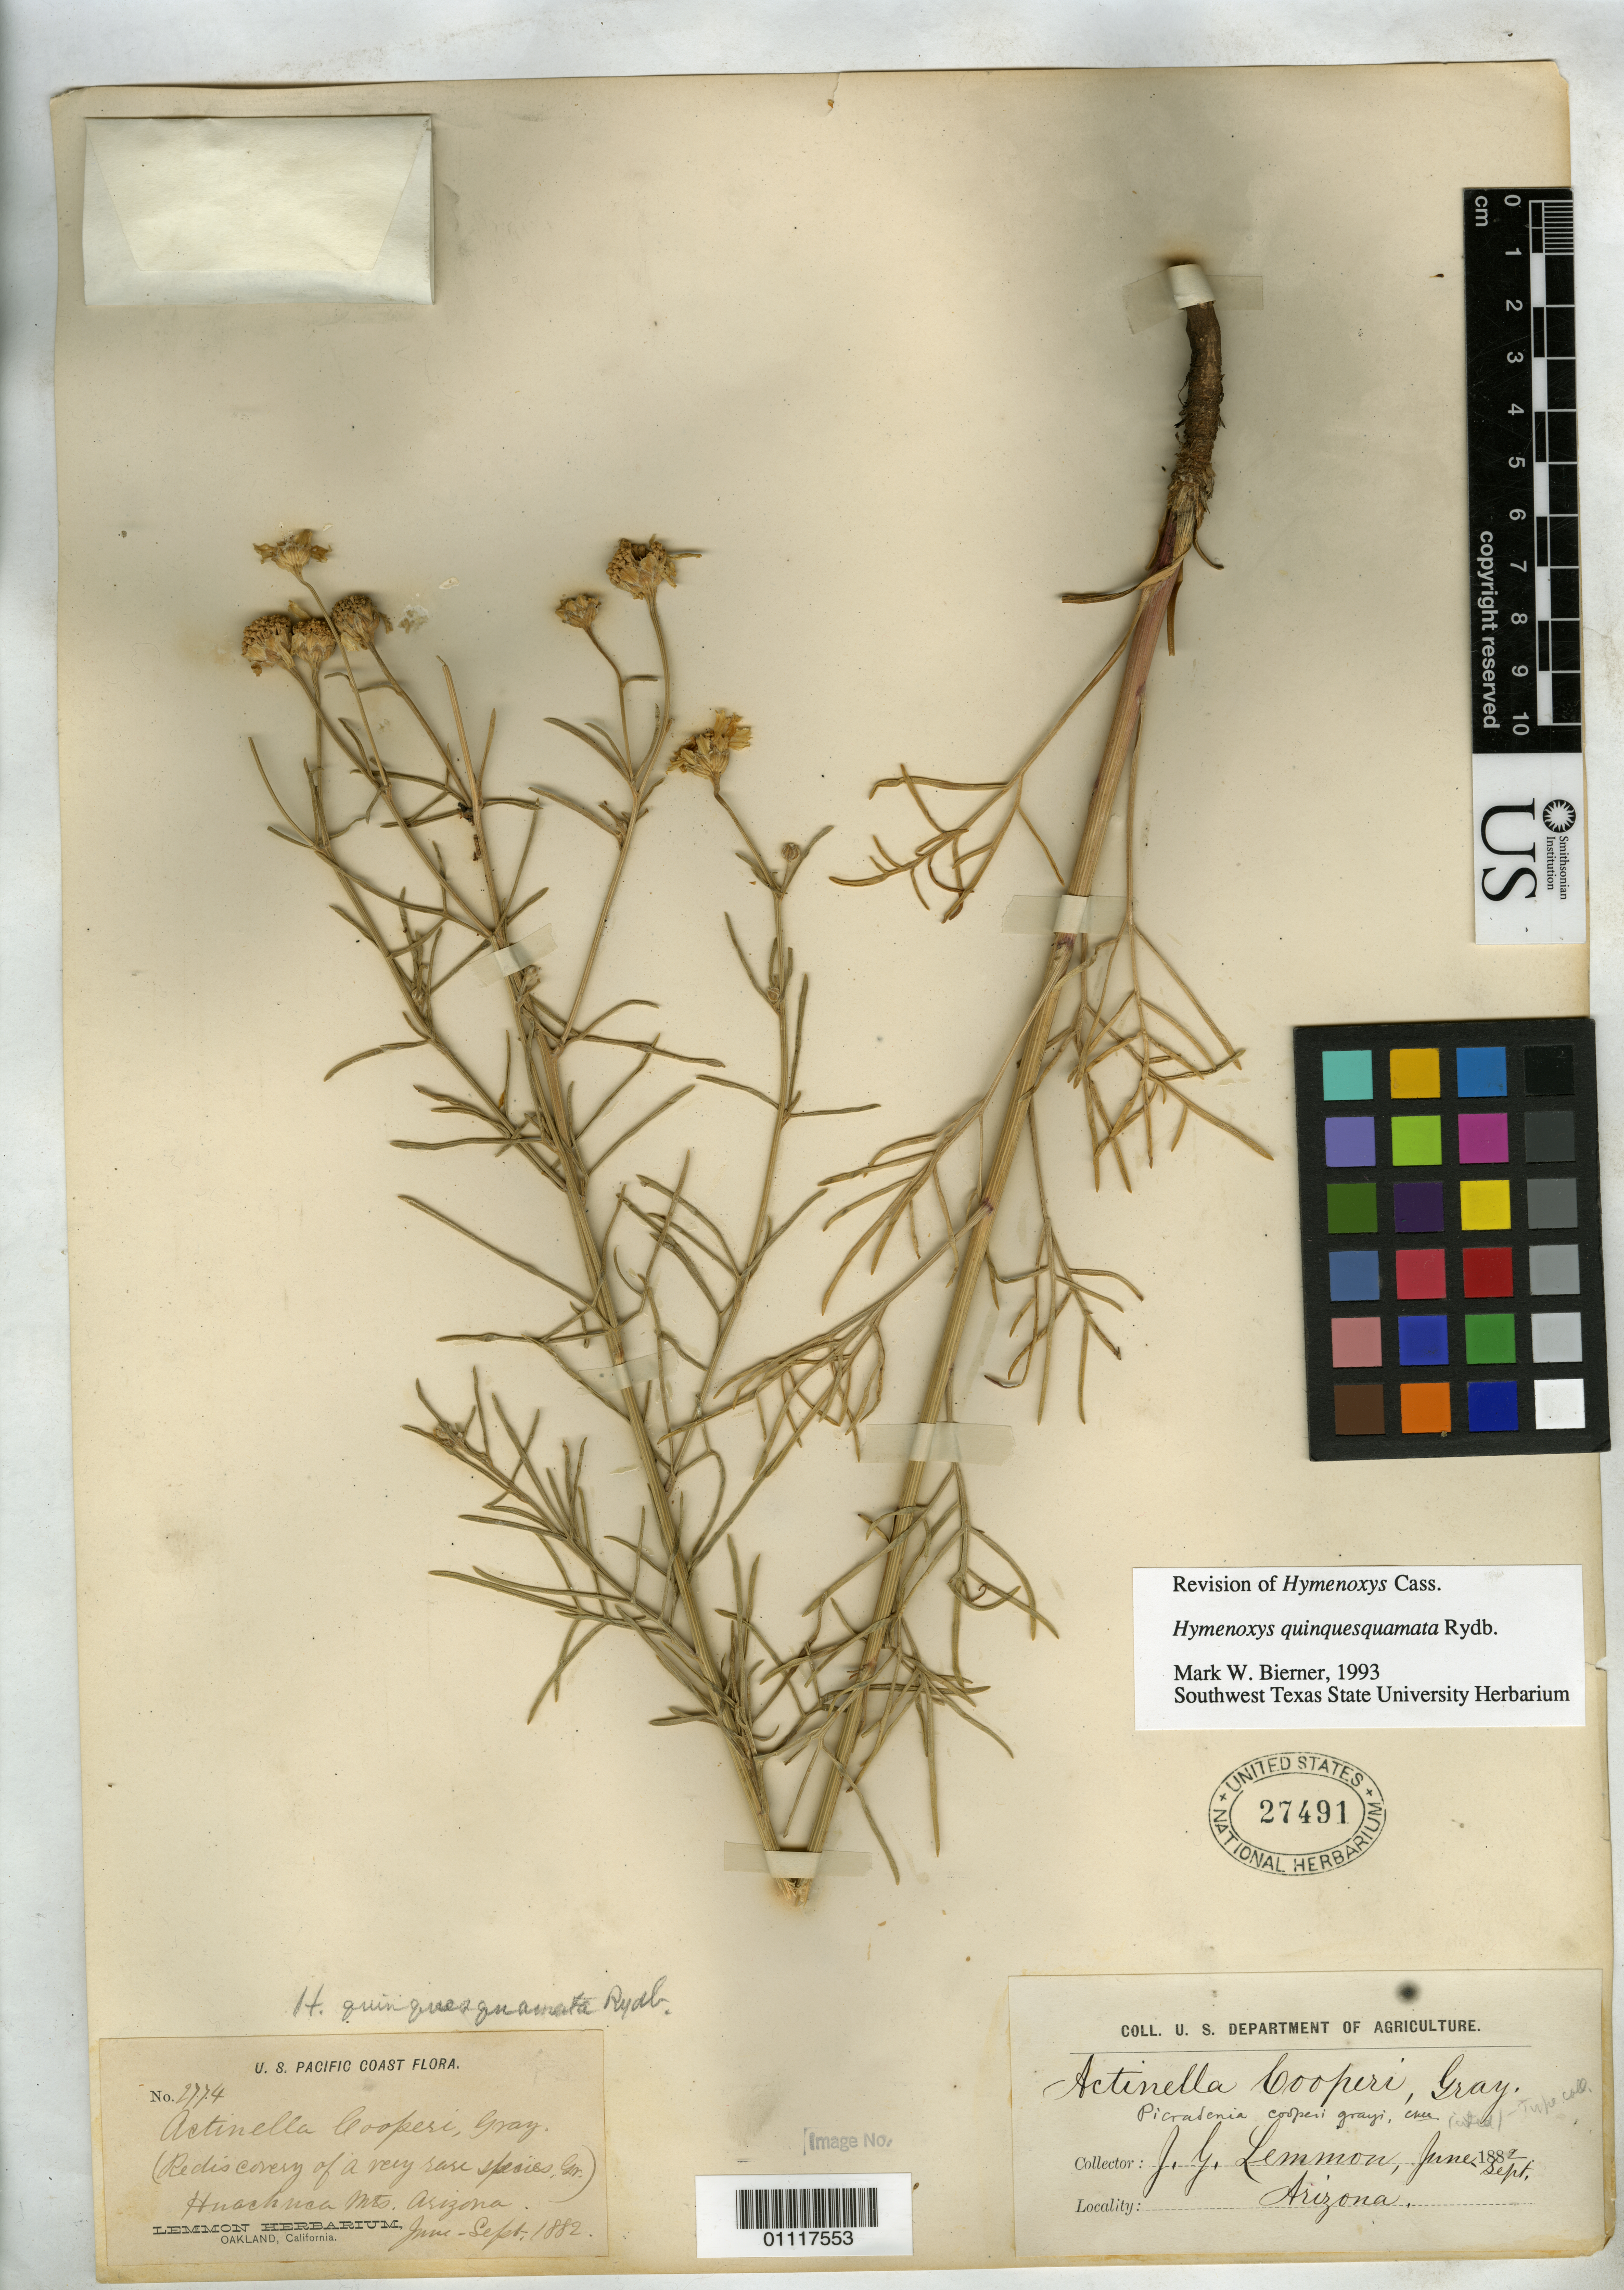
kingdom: Plantae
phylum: Tracheophyta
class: Magnoliopsida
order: Asterales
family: Asteraceae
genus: Hymenoxys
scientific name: Hymenoxys cooperi subsp. grayi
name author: Cockerell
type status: Isotype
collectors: J. G. Lemmon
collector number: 2774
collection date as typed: Jun 1882 to -- Sep 1882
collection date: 1882-06/1882-09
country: United States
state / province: Arizona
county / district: Cochise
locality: Huachuca.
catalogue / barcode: US 27491